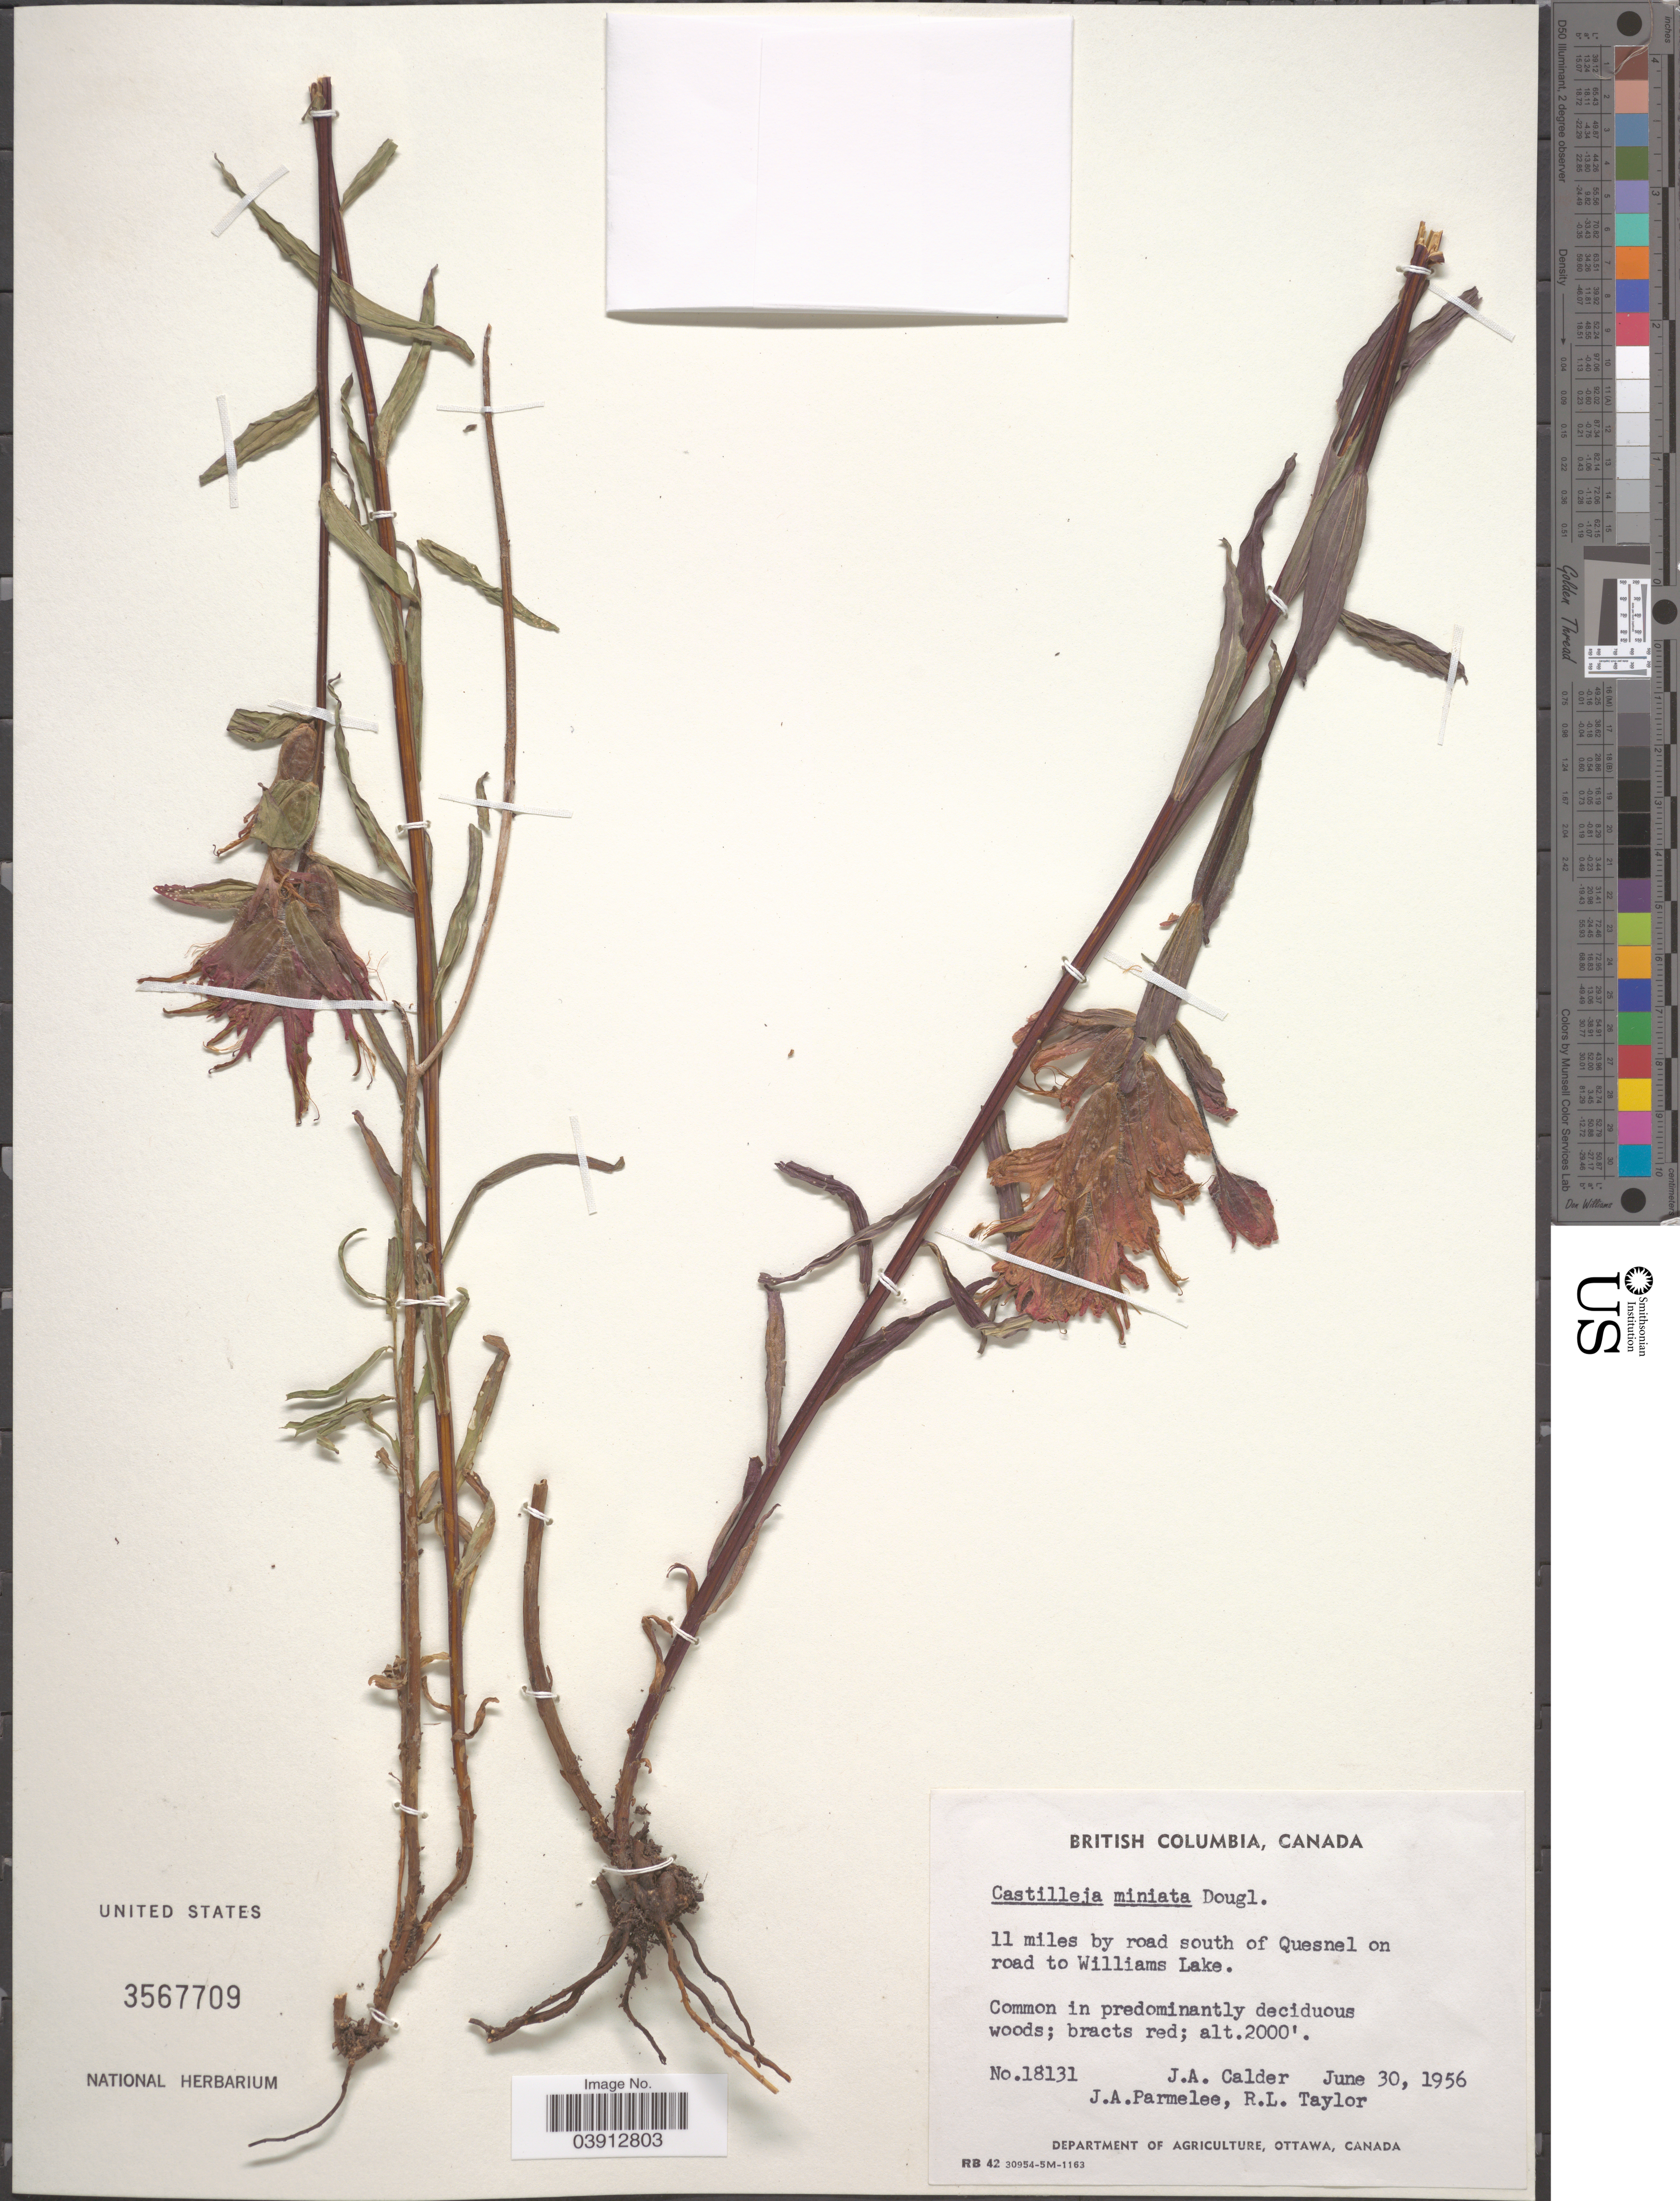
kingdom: Plantae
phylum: Tracheophyta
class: Magnoliopsida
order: Lamiales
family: Orobanchaceae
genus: Castilleja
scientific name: Castilleja miniata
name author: Douglas ex Hook.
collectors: J. A. Calder, J. A. Parmelee & R. Taylor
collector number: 18131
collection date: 1956-06-30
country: Canada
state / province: British Columbia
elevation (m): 610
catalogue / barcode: US 3567709